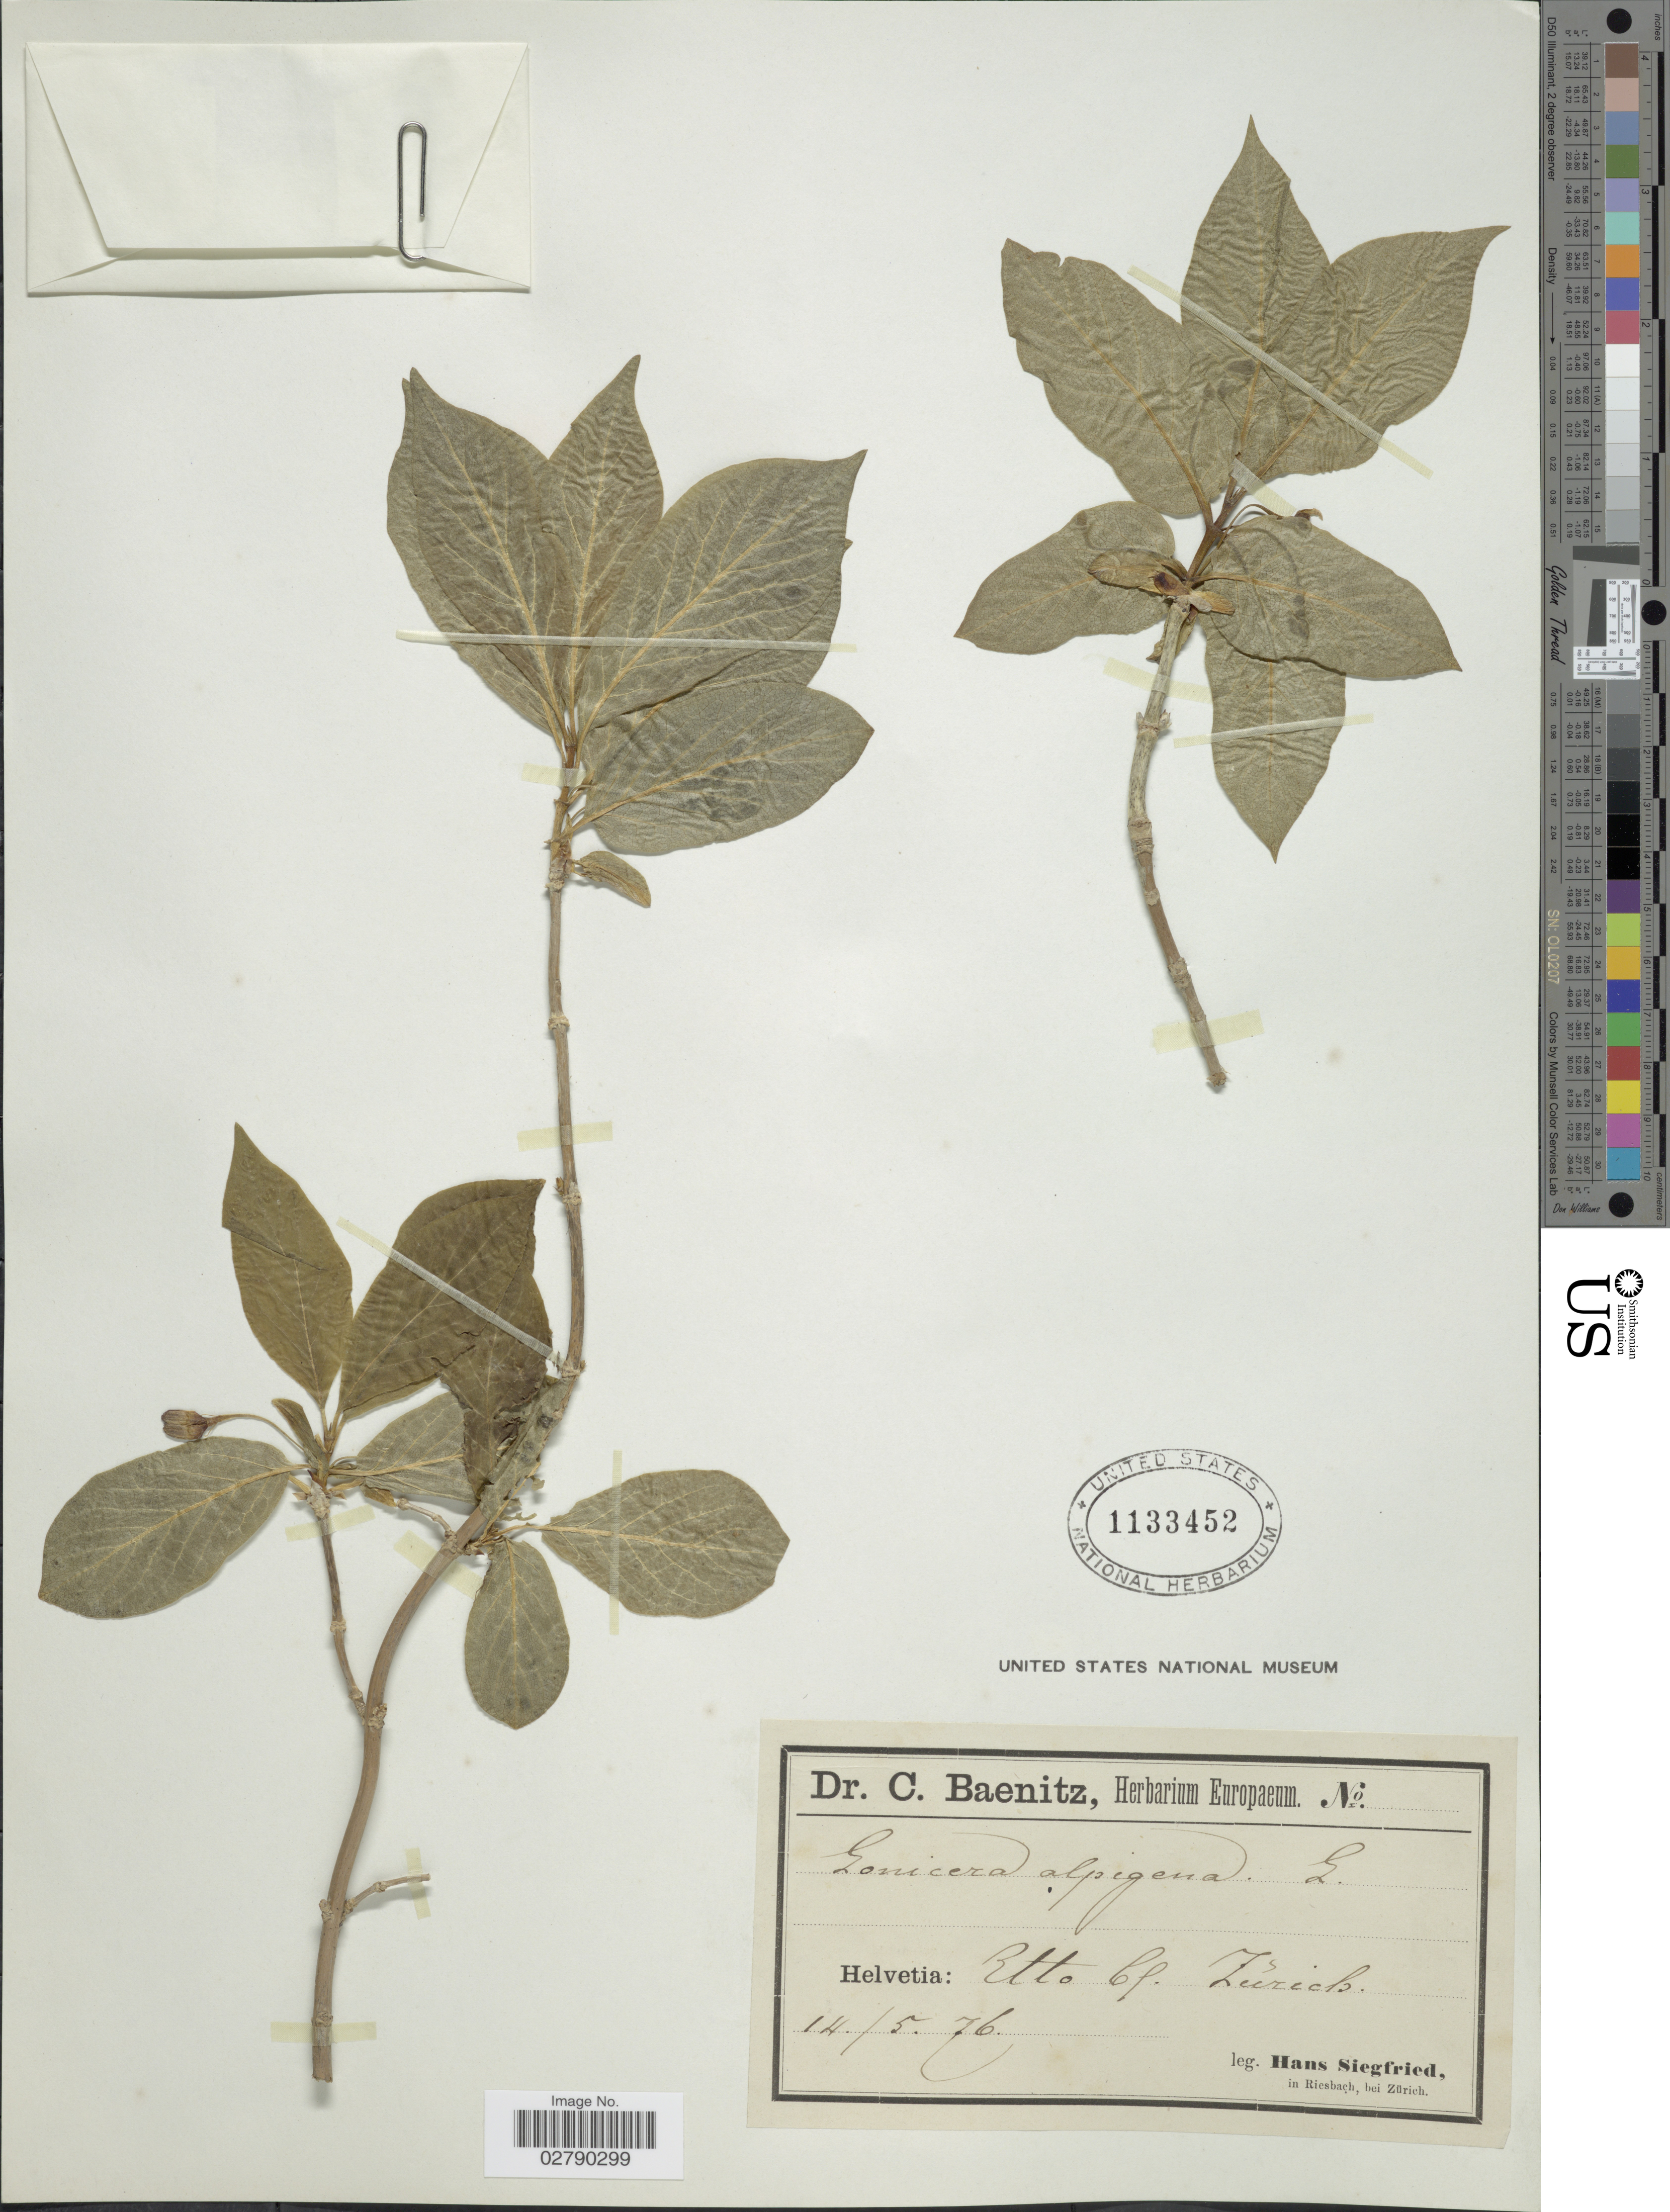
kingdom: Plantae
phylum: Tracheophyta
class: Magnoliopsida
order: Dipsacales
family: Caprifoliaceae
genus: Leycesteria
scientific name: Leycesteria alpigena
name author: L.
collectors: H. Siegfried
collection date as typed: Transcribed d/m/y: 14/5/76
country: Switzerland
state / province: Zurich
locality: Rtto Cf. Zürich.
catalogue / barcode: US 1133452